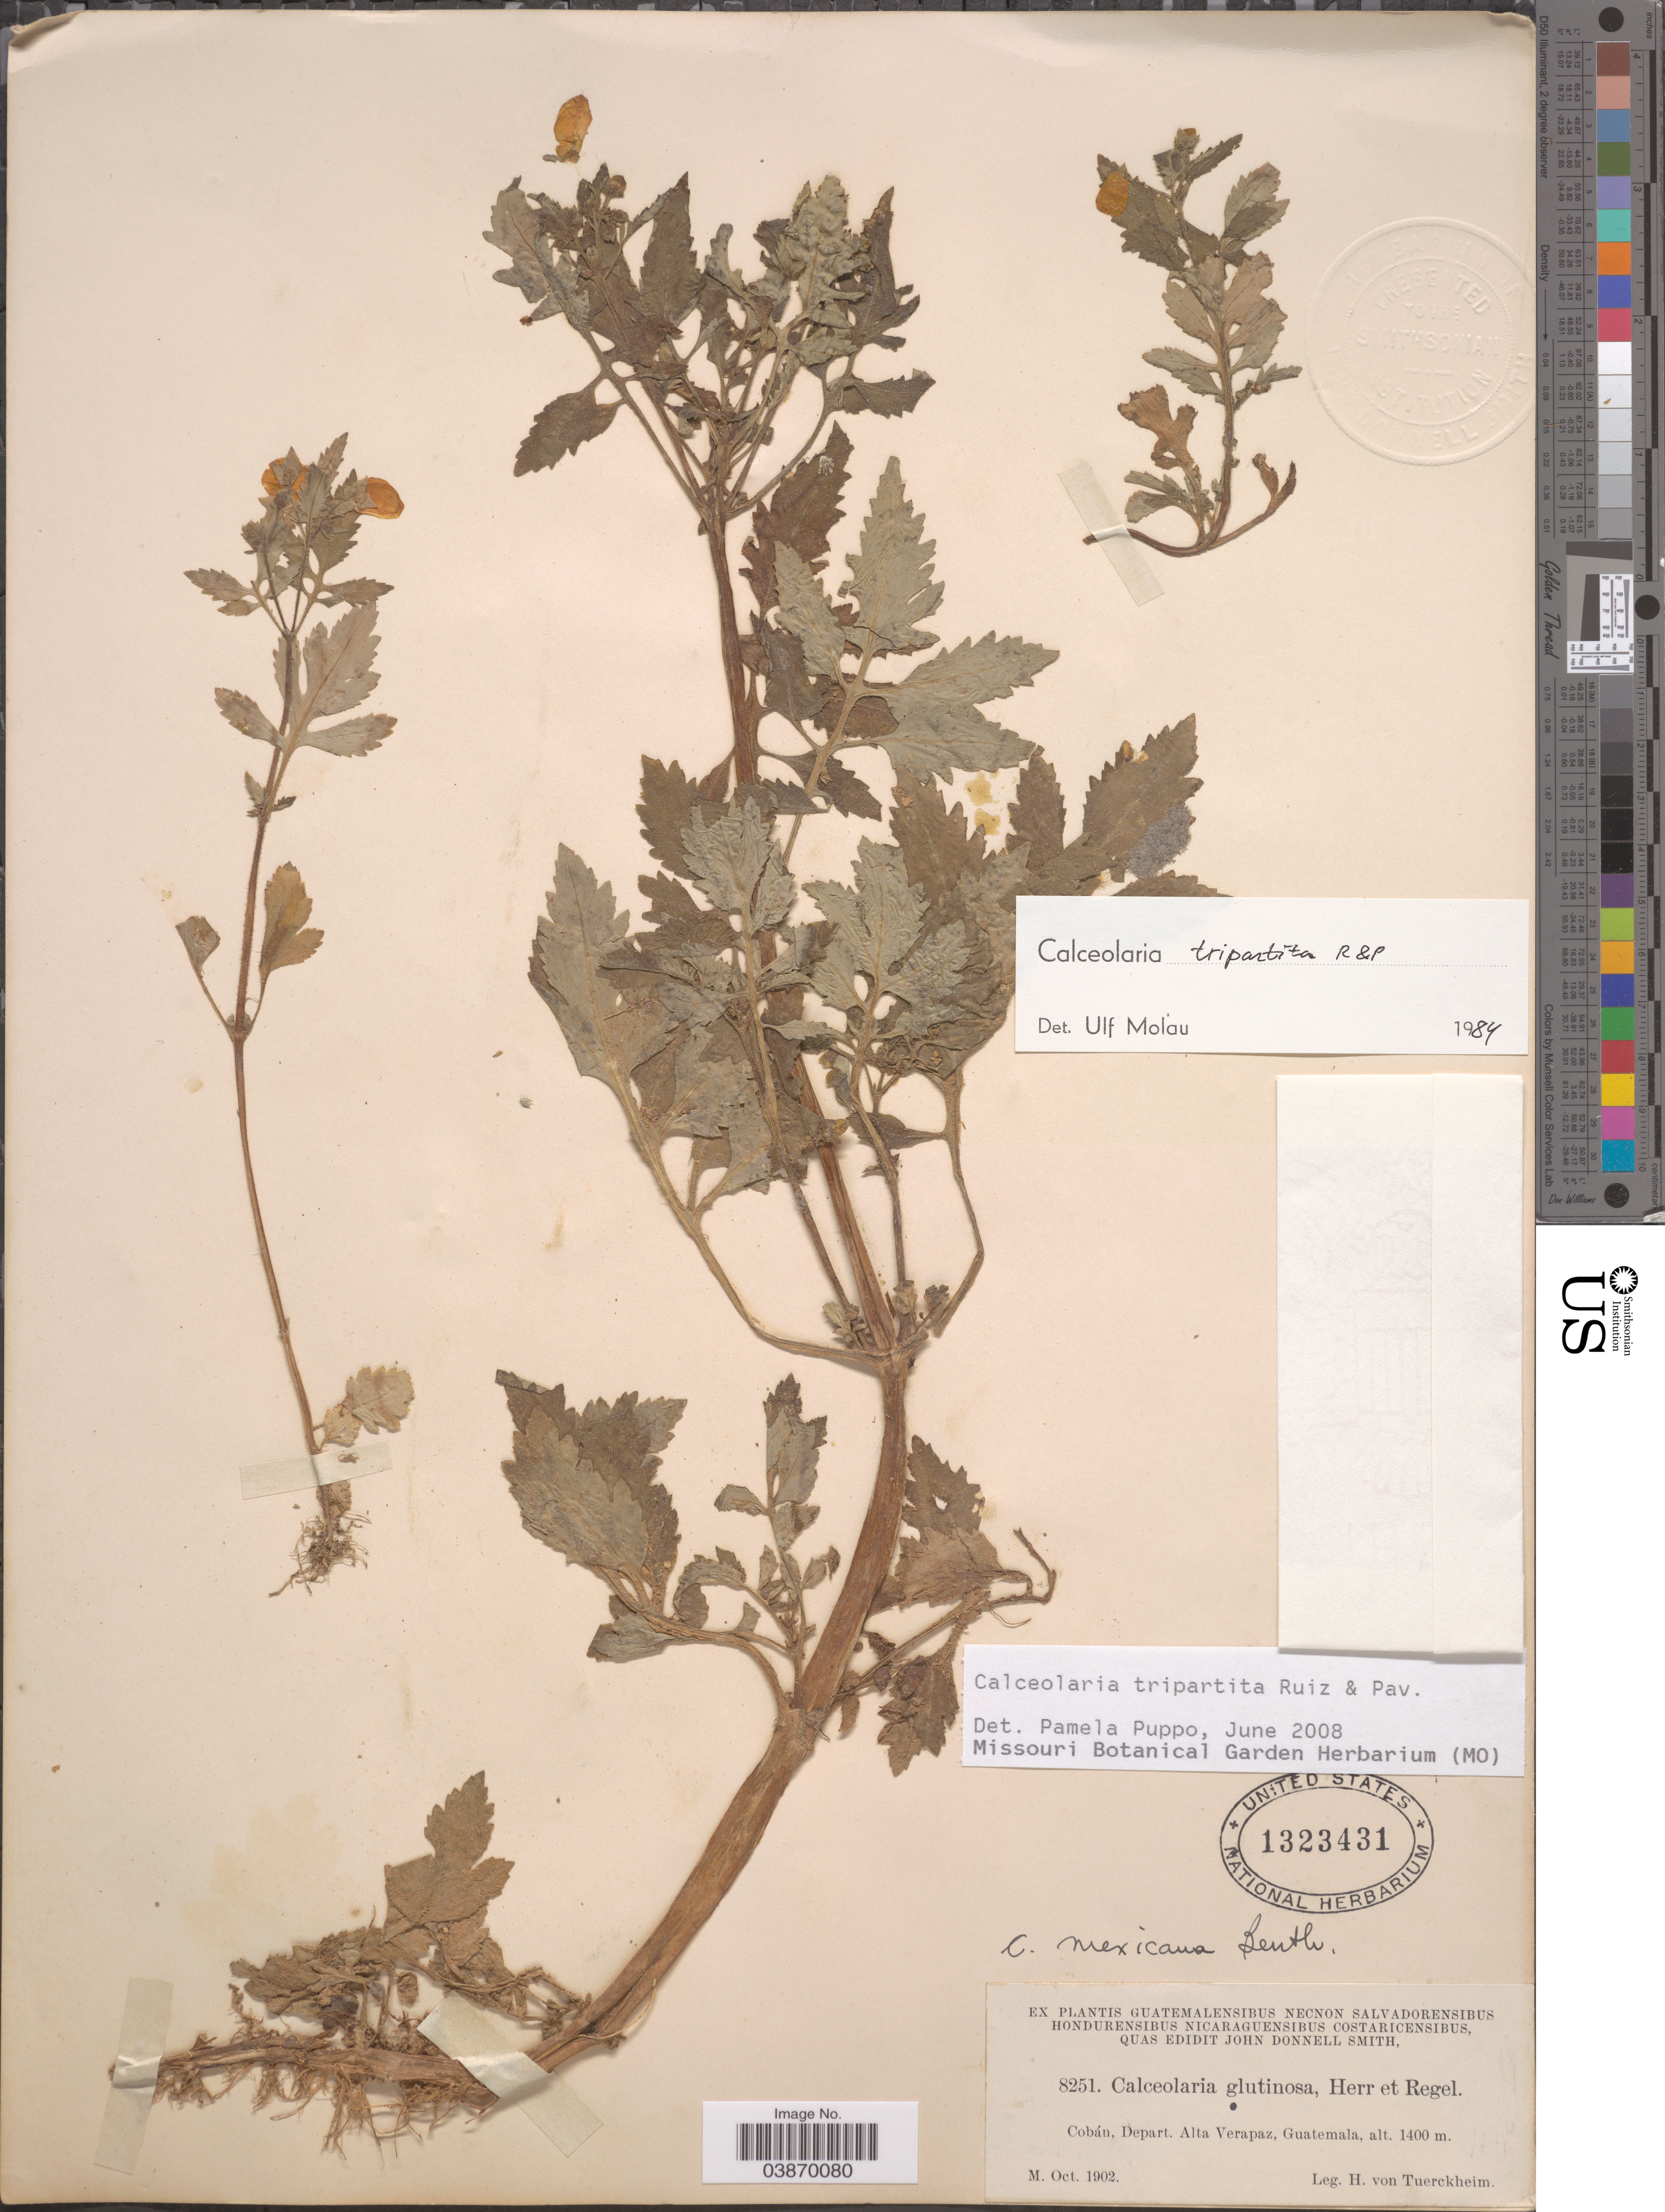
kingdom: Plantae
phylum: Tracheophyta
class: Magnoliopsida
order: Lamiales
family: Calceolariaceae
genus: Calceolaria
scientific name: Calceolaria tripartita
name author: Ruiz & Pav.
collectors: H. von Türckheim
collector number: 8251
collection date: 1902-10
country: Guatemala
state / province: Alta Verapaz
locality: Cobán, Depart. Alta Verapaz.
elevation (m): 1400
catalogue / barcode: US 1323431